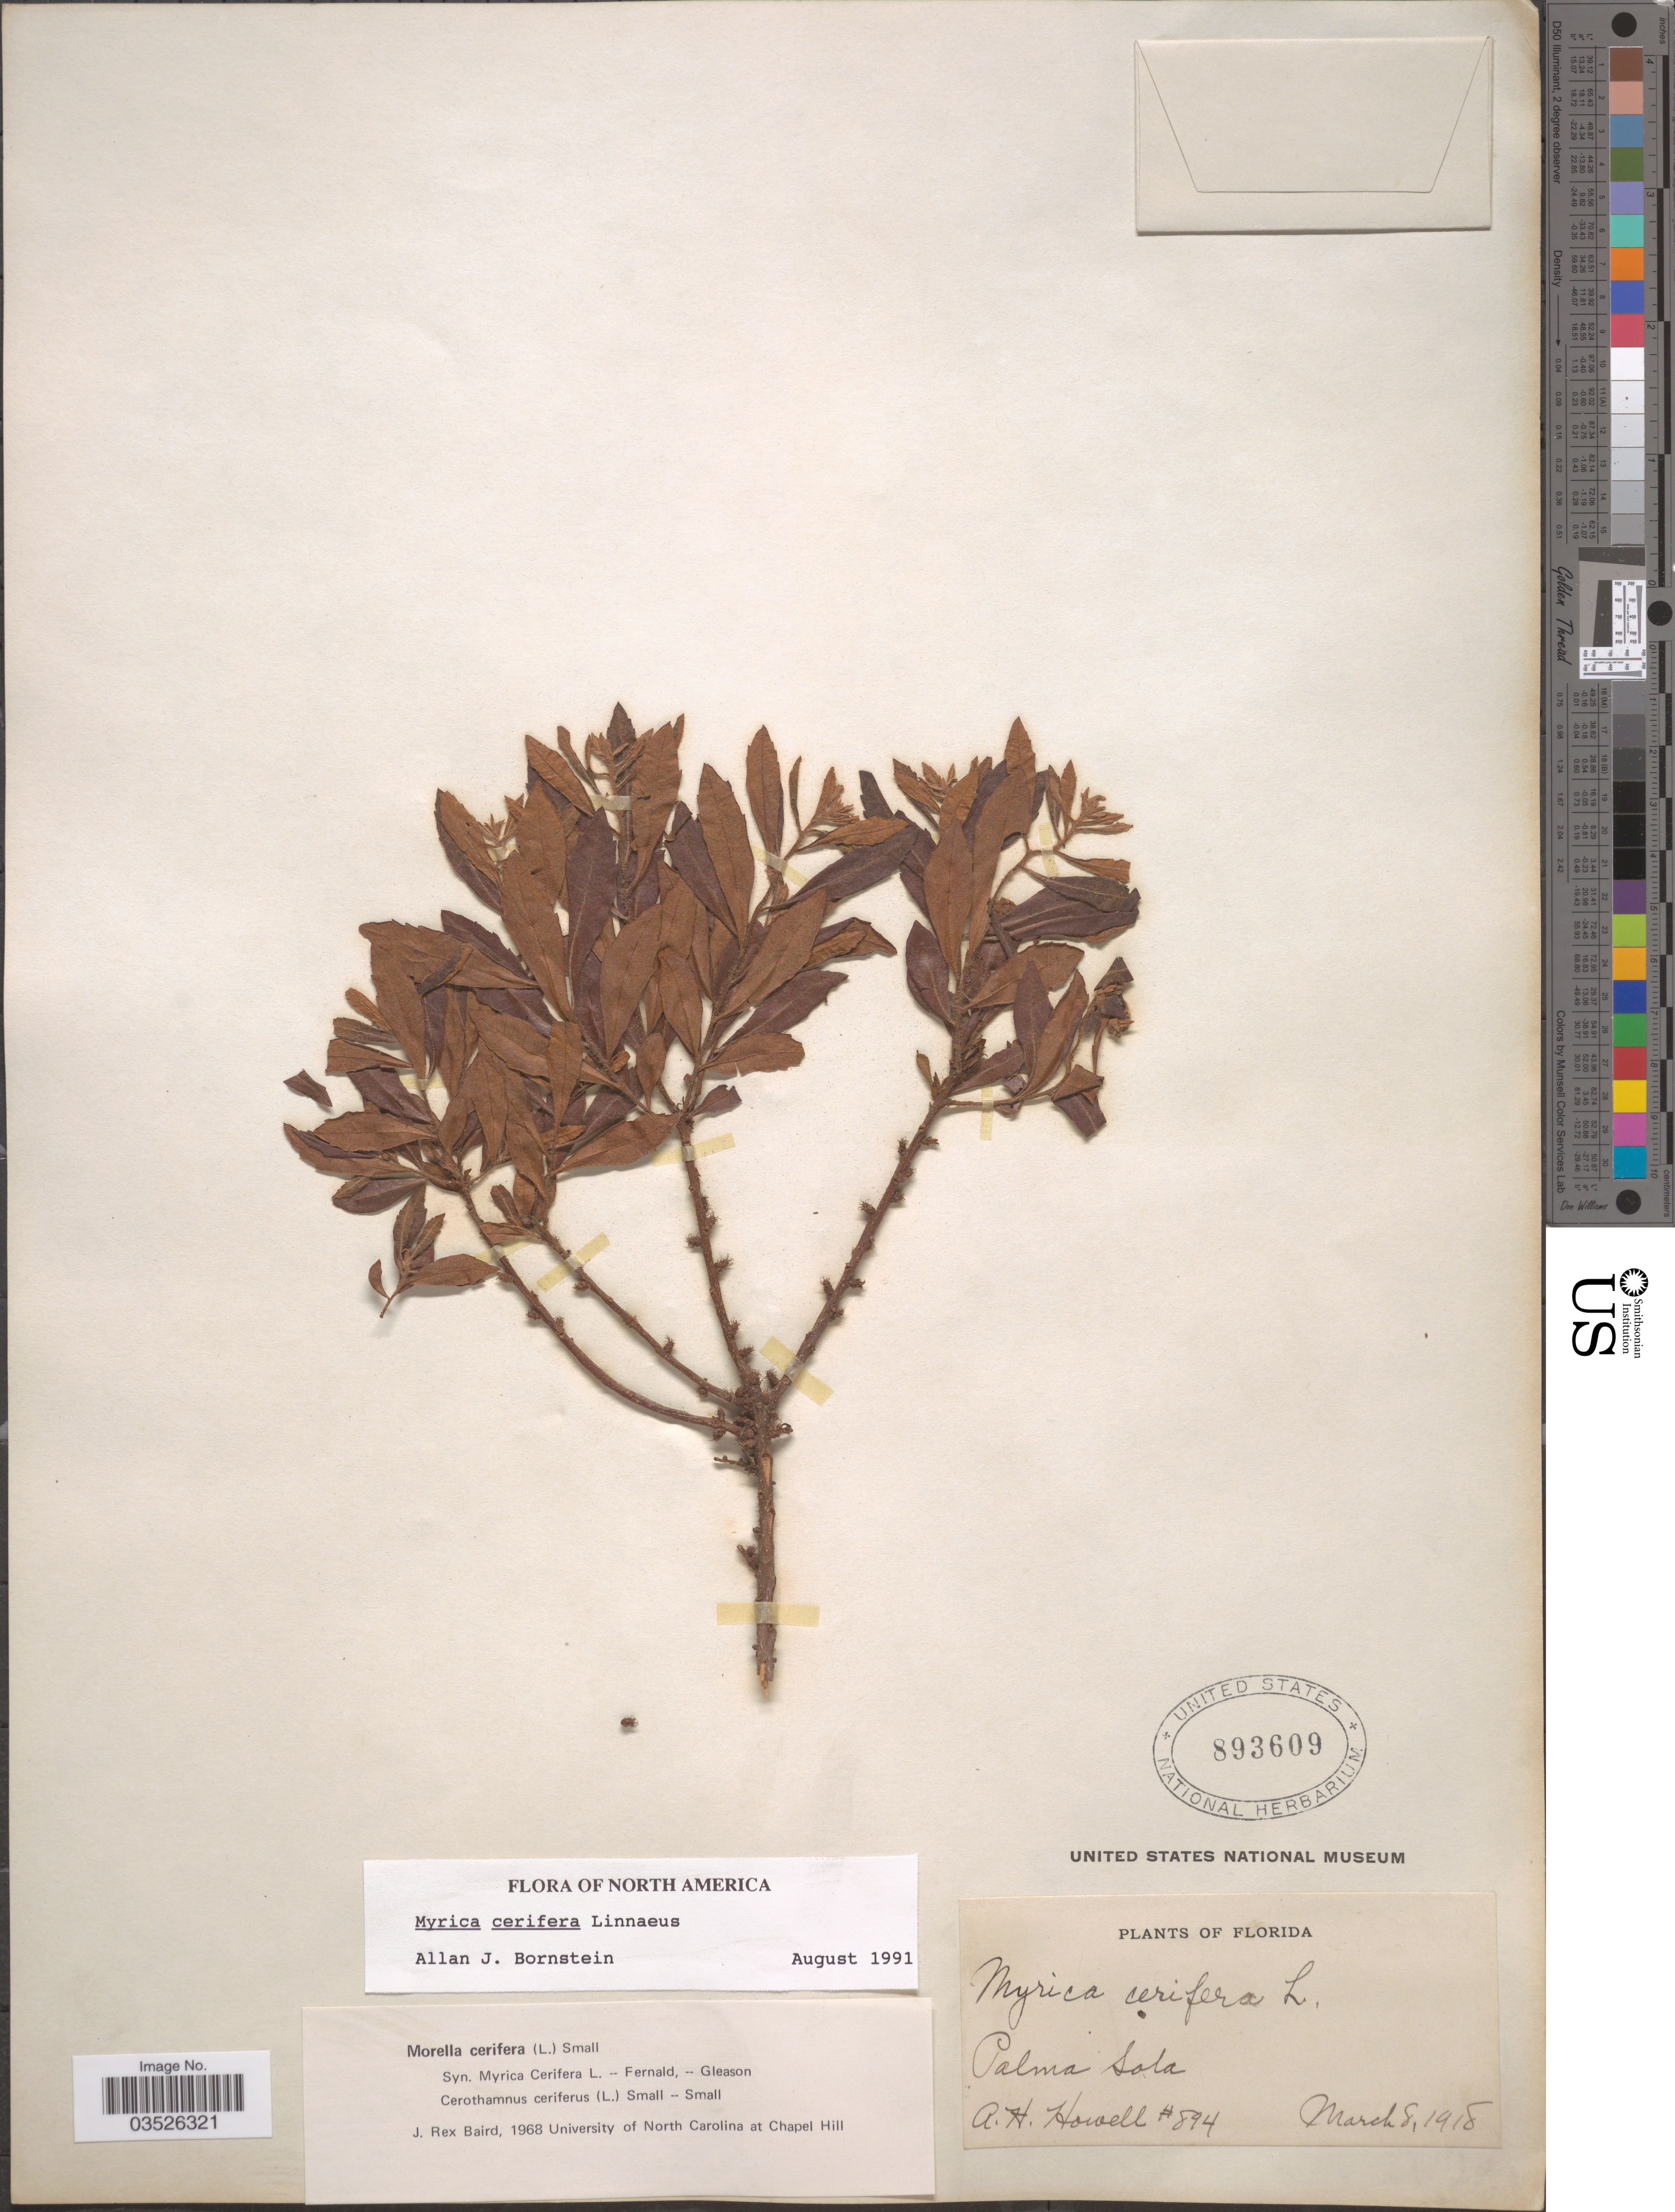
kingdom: Plantae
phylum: Tracheophyta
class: Magnoliopsida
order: Fagales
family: Myricaceae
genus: Morella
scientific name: Morella cerifera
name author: (L.) Small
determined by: Baird, James Rex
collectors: A. Howell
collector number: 894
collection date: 1918-03-08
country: United States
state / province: Florida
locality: Palma Sola.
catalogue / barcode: US 893609